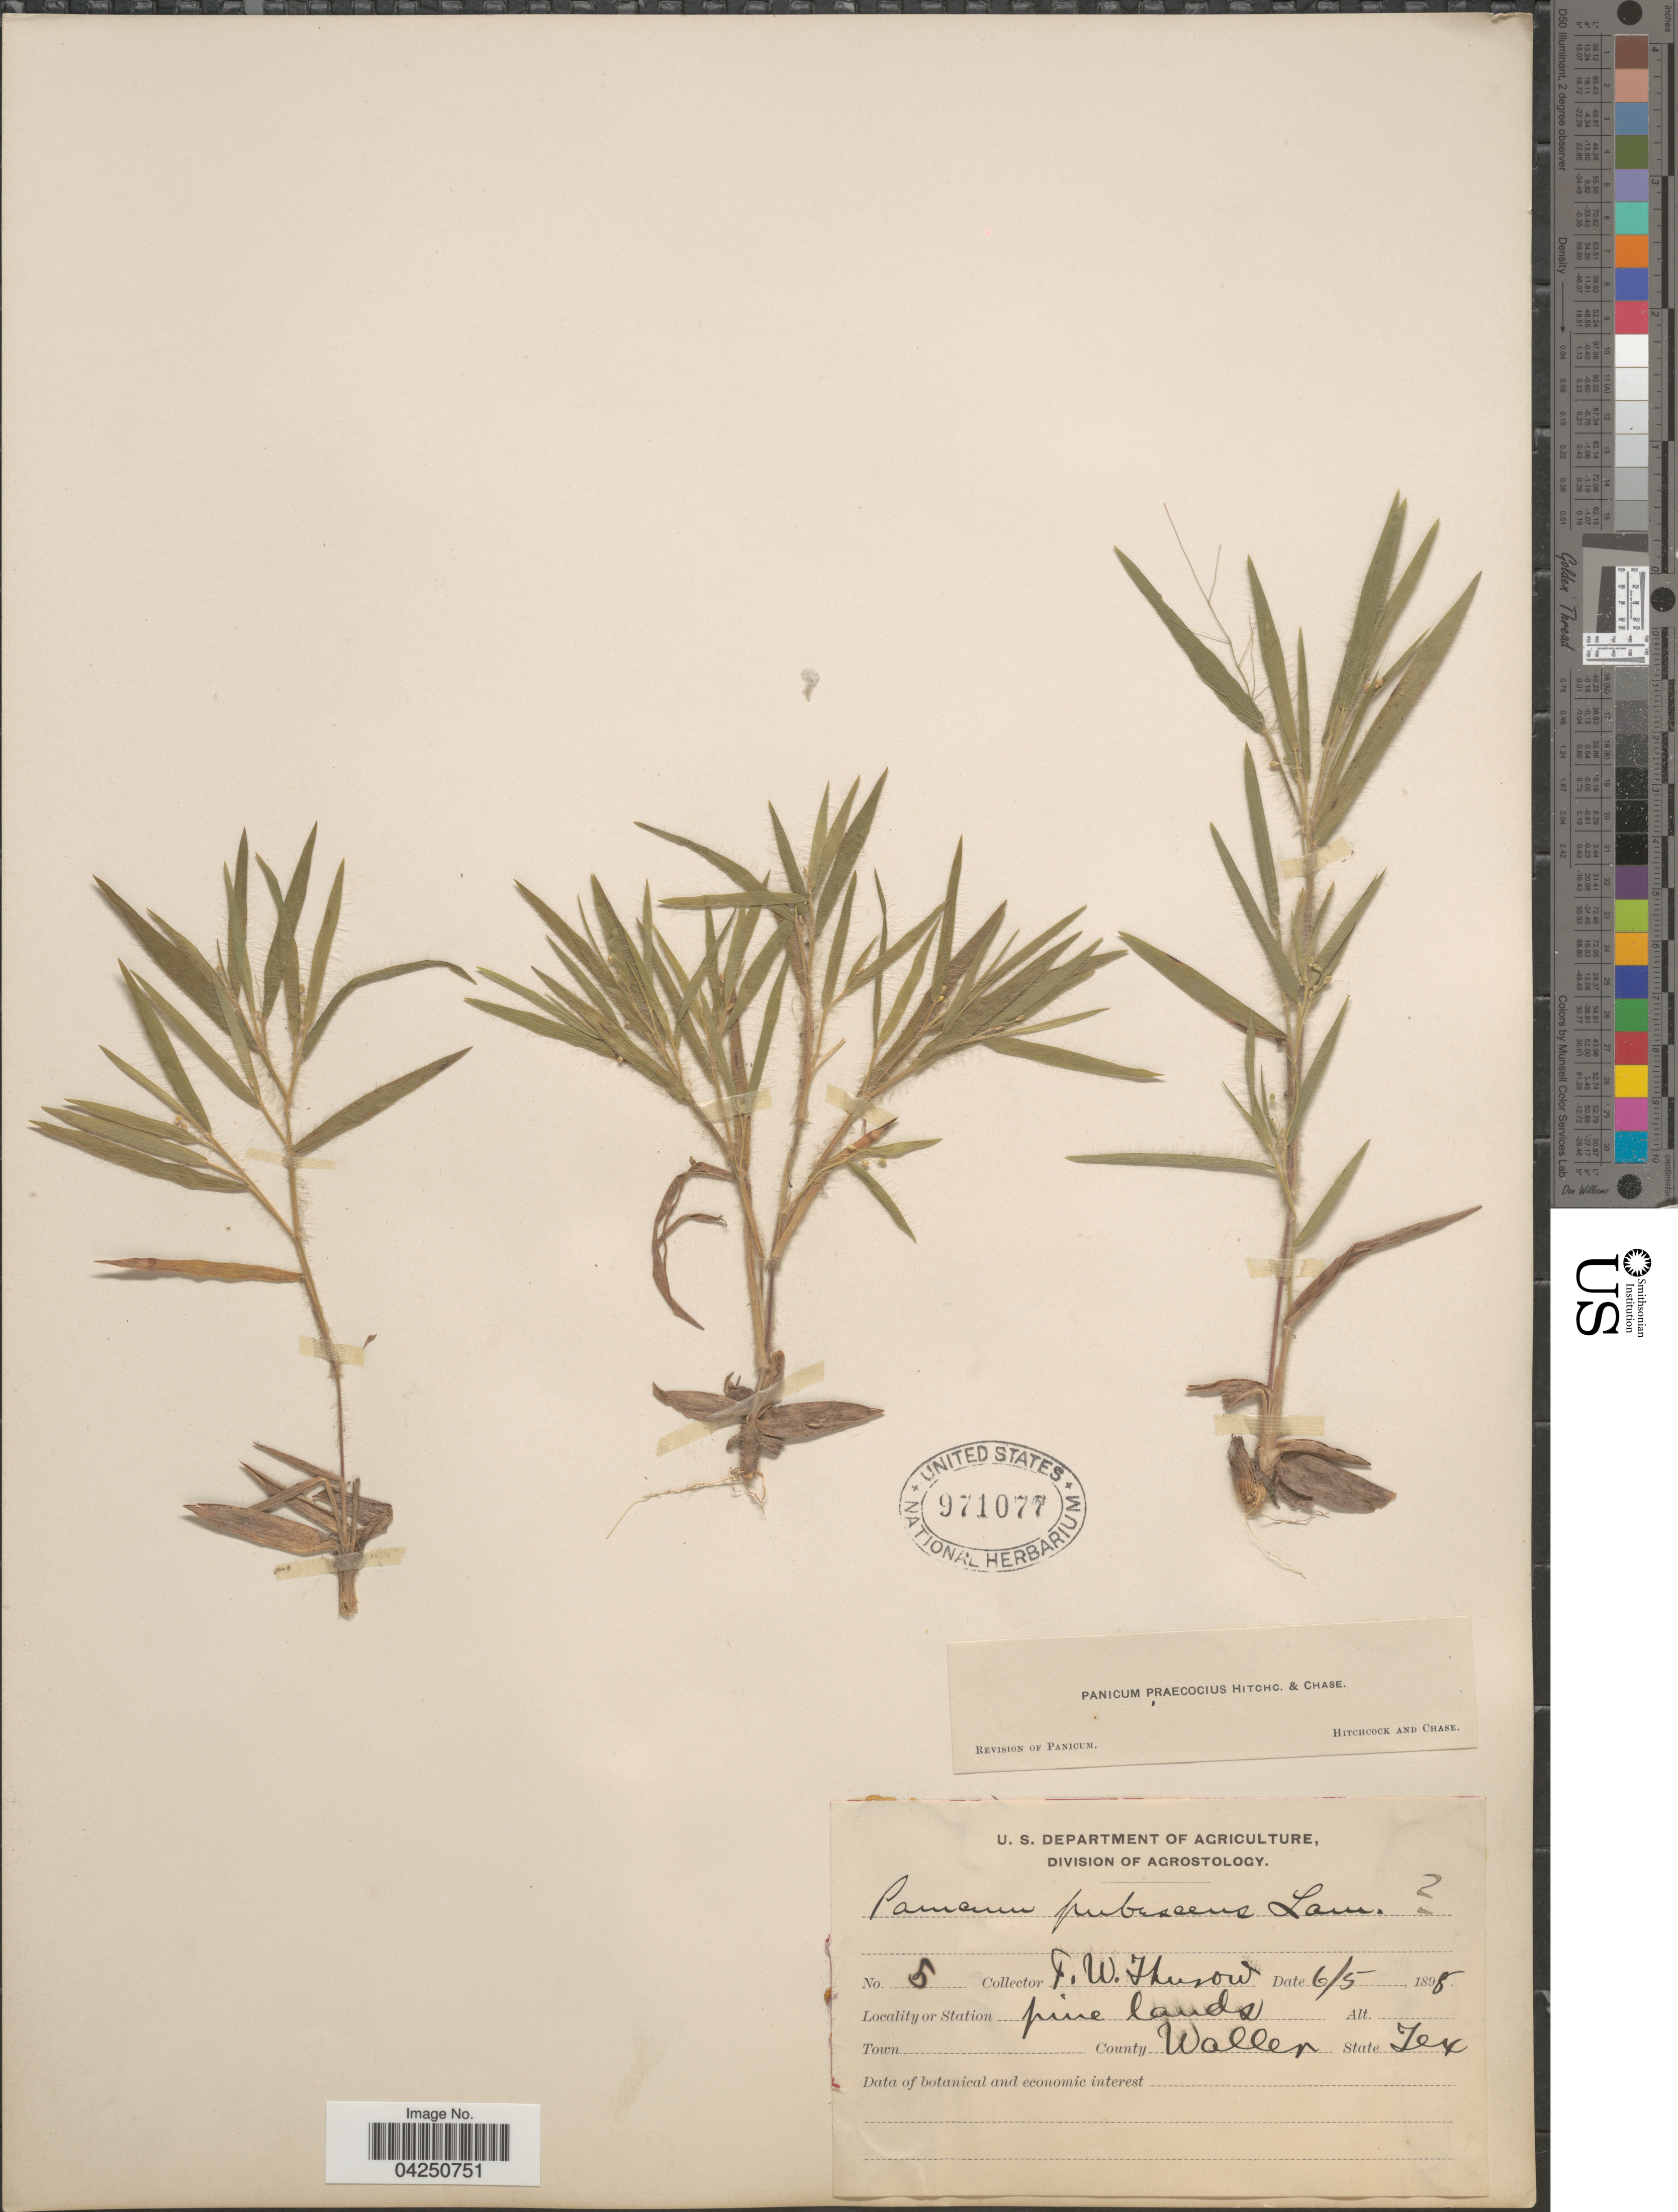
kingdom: Plantae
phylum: Tracheophyta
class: Liliopsida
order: Poales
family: Poaceae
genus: Dichanthelium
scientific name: Dichanthelium acuminatum var. acuminatum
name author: (Sw.) Gould & C.A. Clark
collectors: F. W. Thurow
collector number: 5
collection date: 1898-06-05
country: United States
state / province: Texas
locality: Pine lands. County Waller.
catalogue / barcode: US 971077